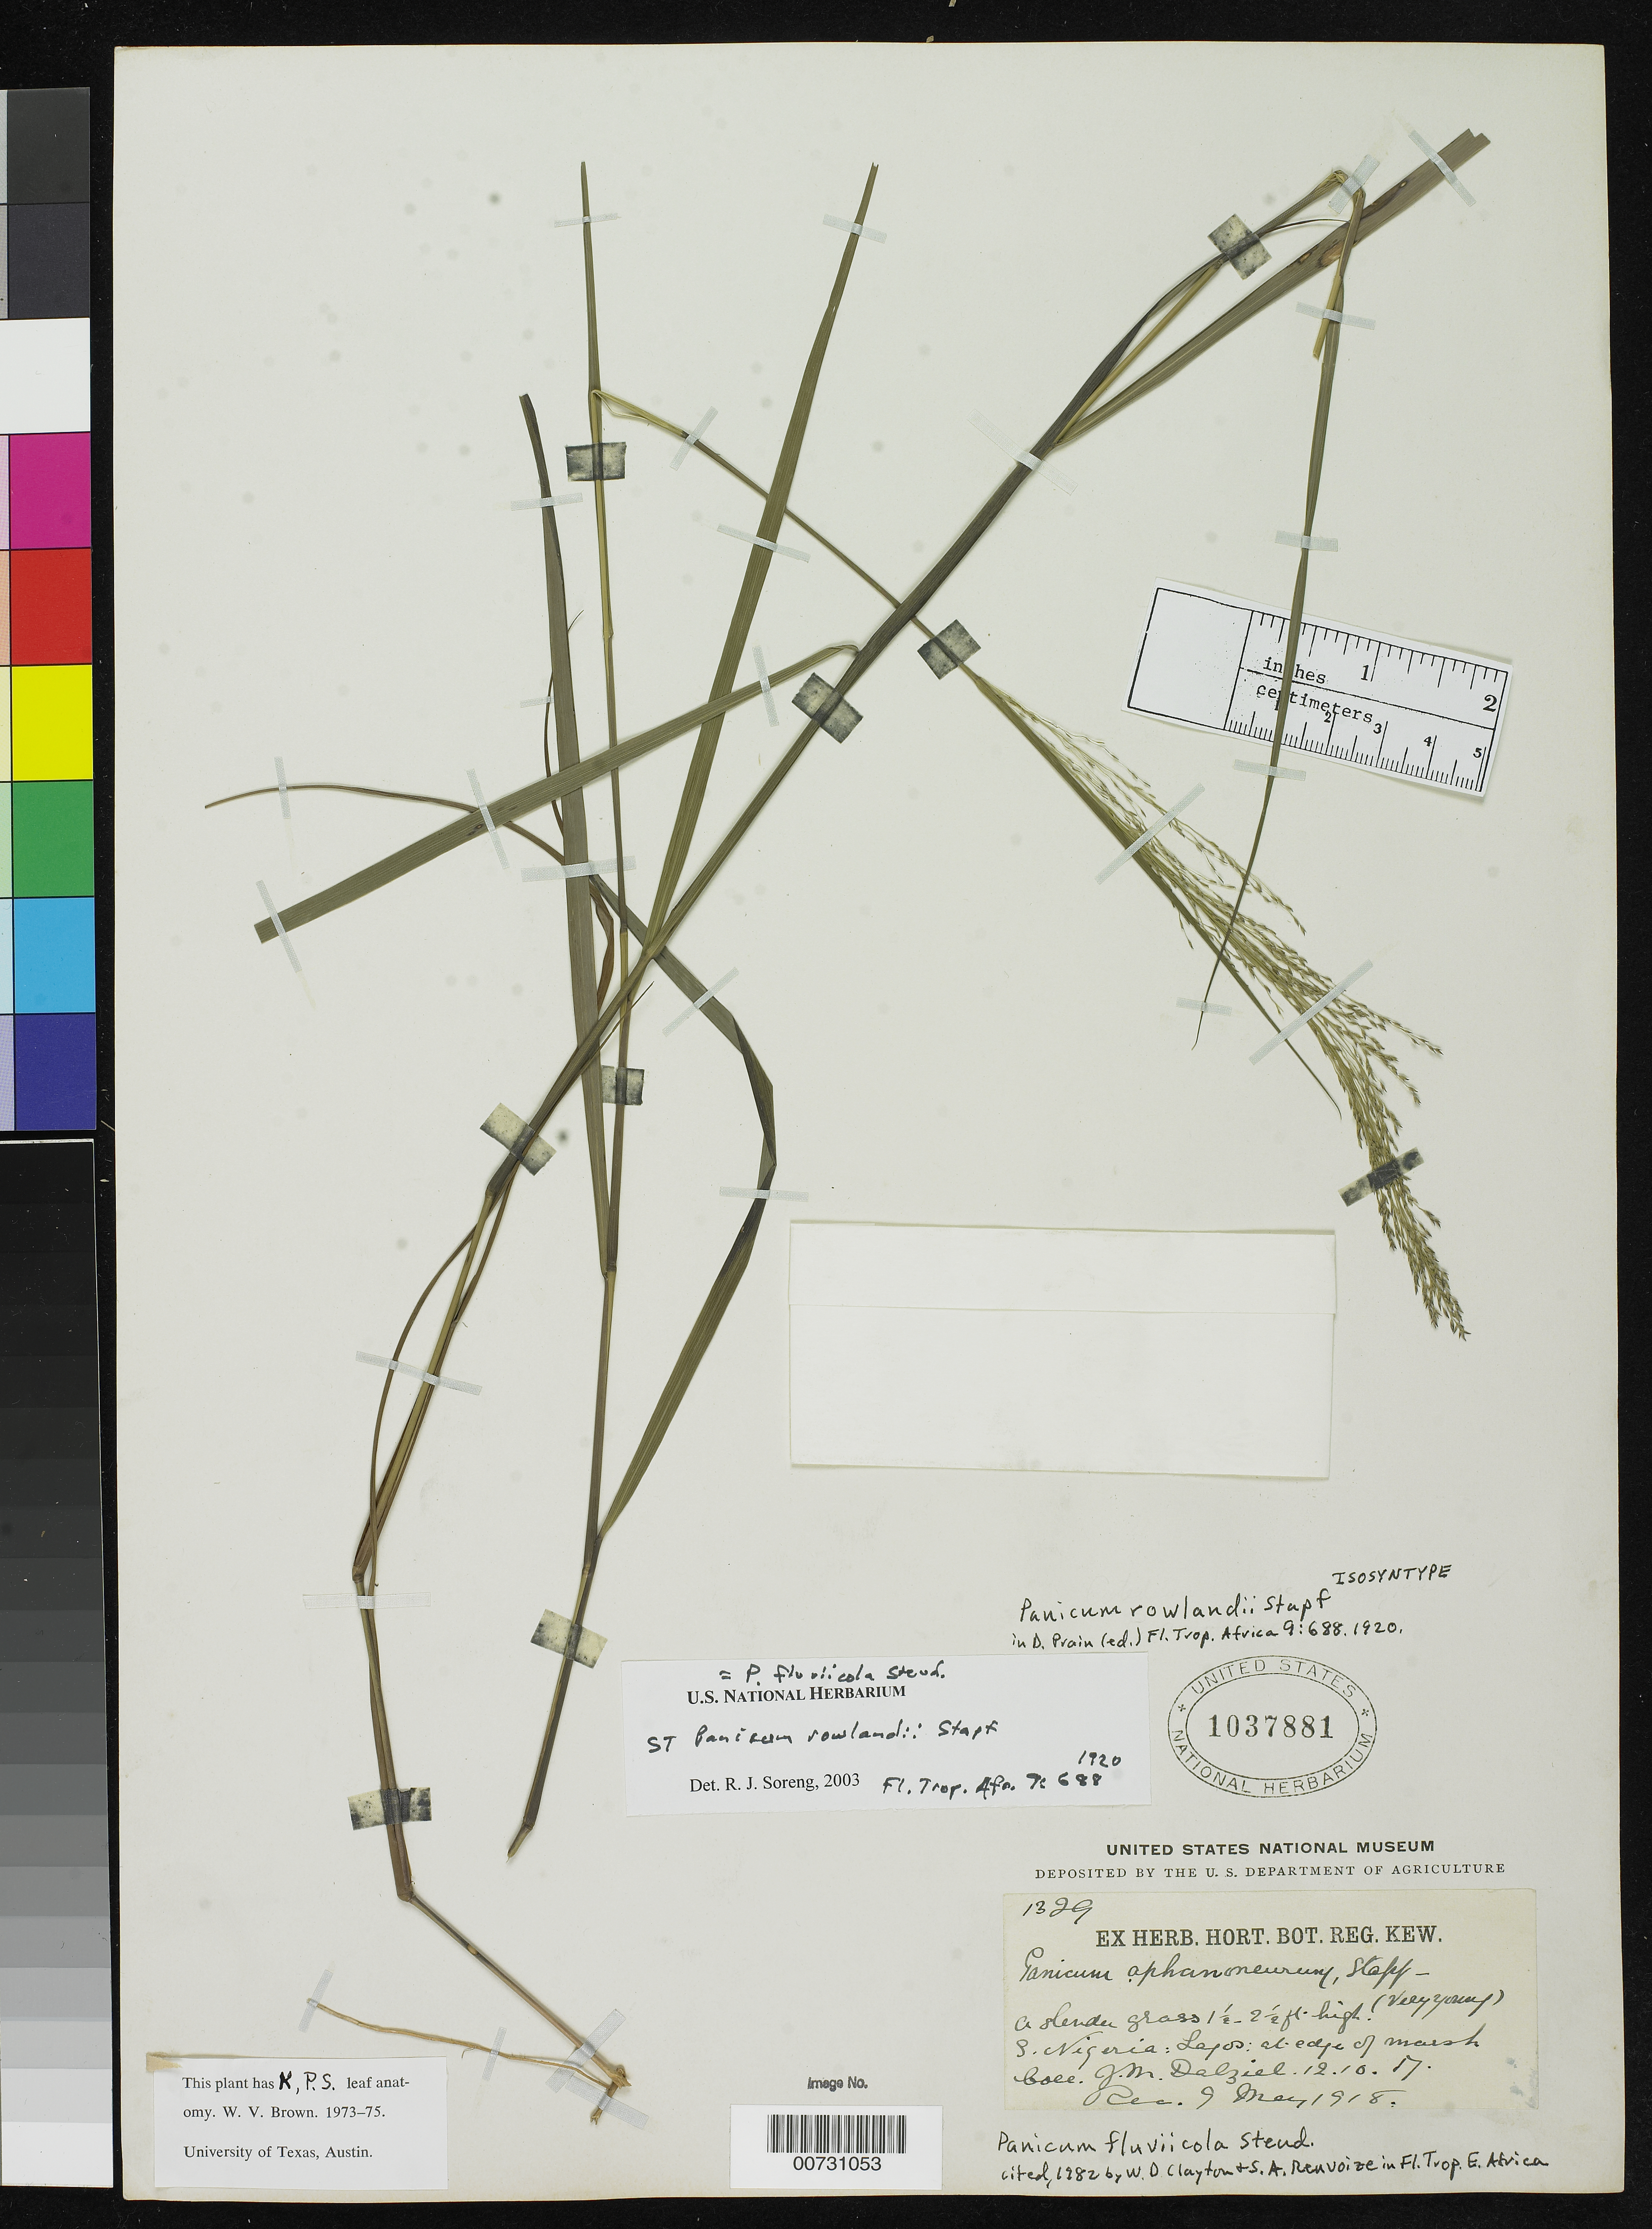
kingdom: Plantae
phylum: Tracheophyta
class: Liliopsida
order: Poales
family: Poaceae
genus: Panicum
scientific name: Panicum rowlandii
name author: Stapf in Prain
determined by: Soreng, Robert J., Research Associate (BOT), Smithsonian Institution - National Museum of Natural History (UNITED STATES)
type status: Isosyntype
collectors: J. Dalziel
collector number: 1329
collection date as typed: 12 Oct 1917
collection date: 1917-10-12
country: Nigeria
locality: S. Nigeria: Lagos.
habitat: At edge of marsh boll.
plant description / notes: Cited 1982 by W.D. Clayton & S.A. Renvoize in Fl. Trop. E. Africa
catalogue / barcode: US 1037881